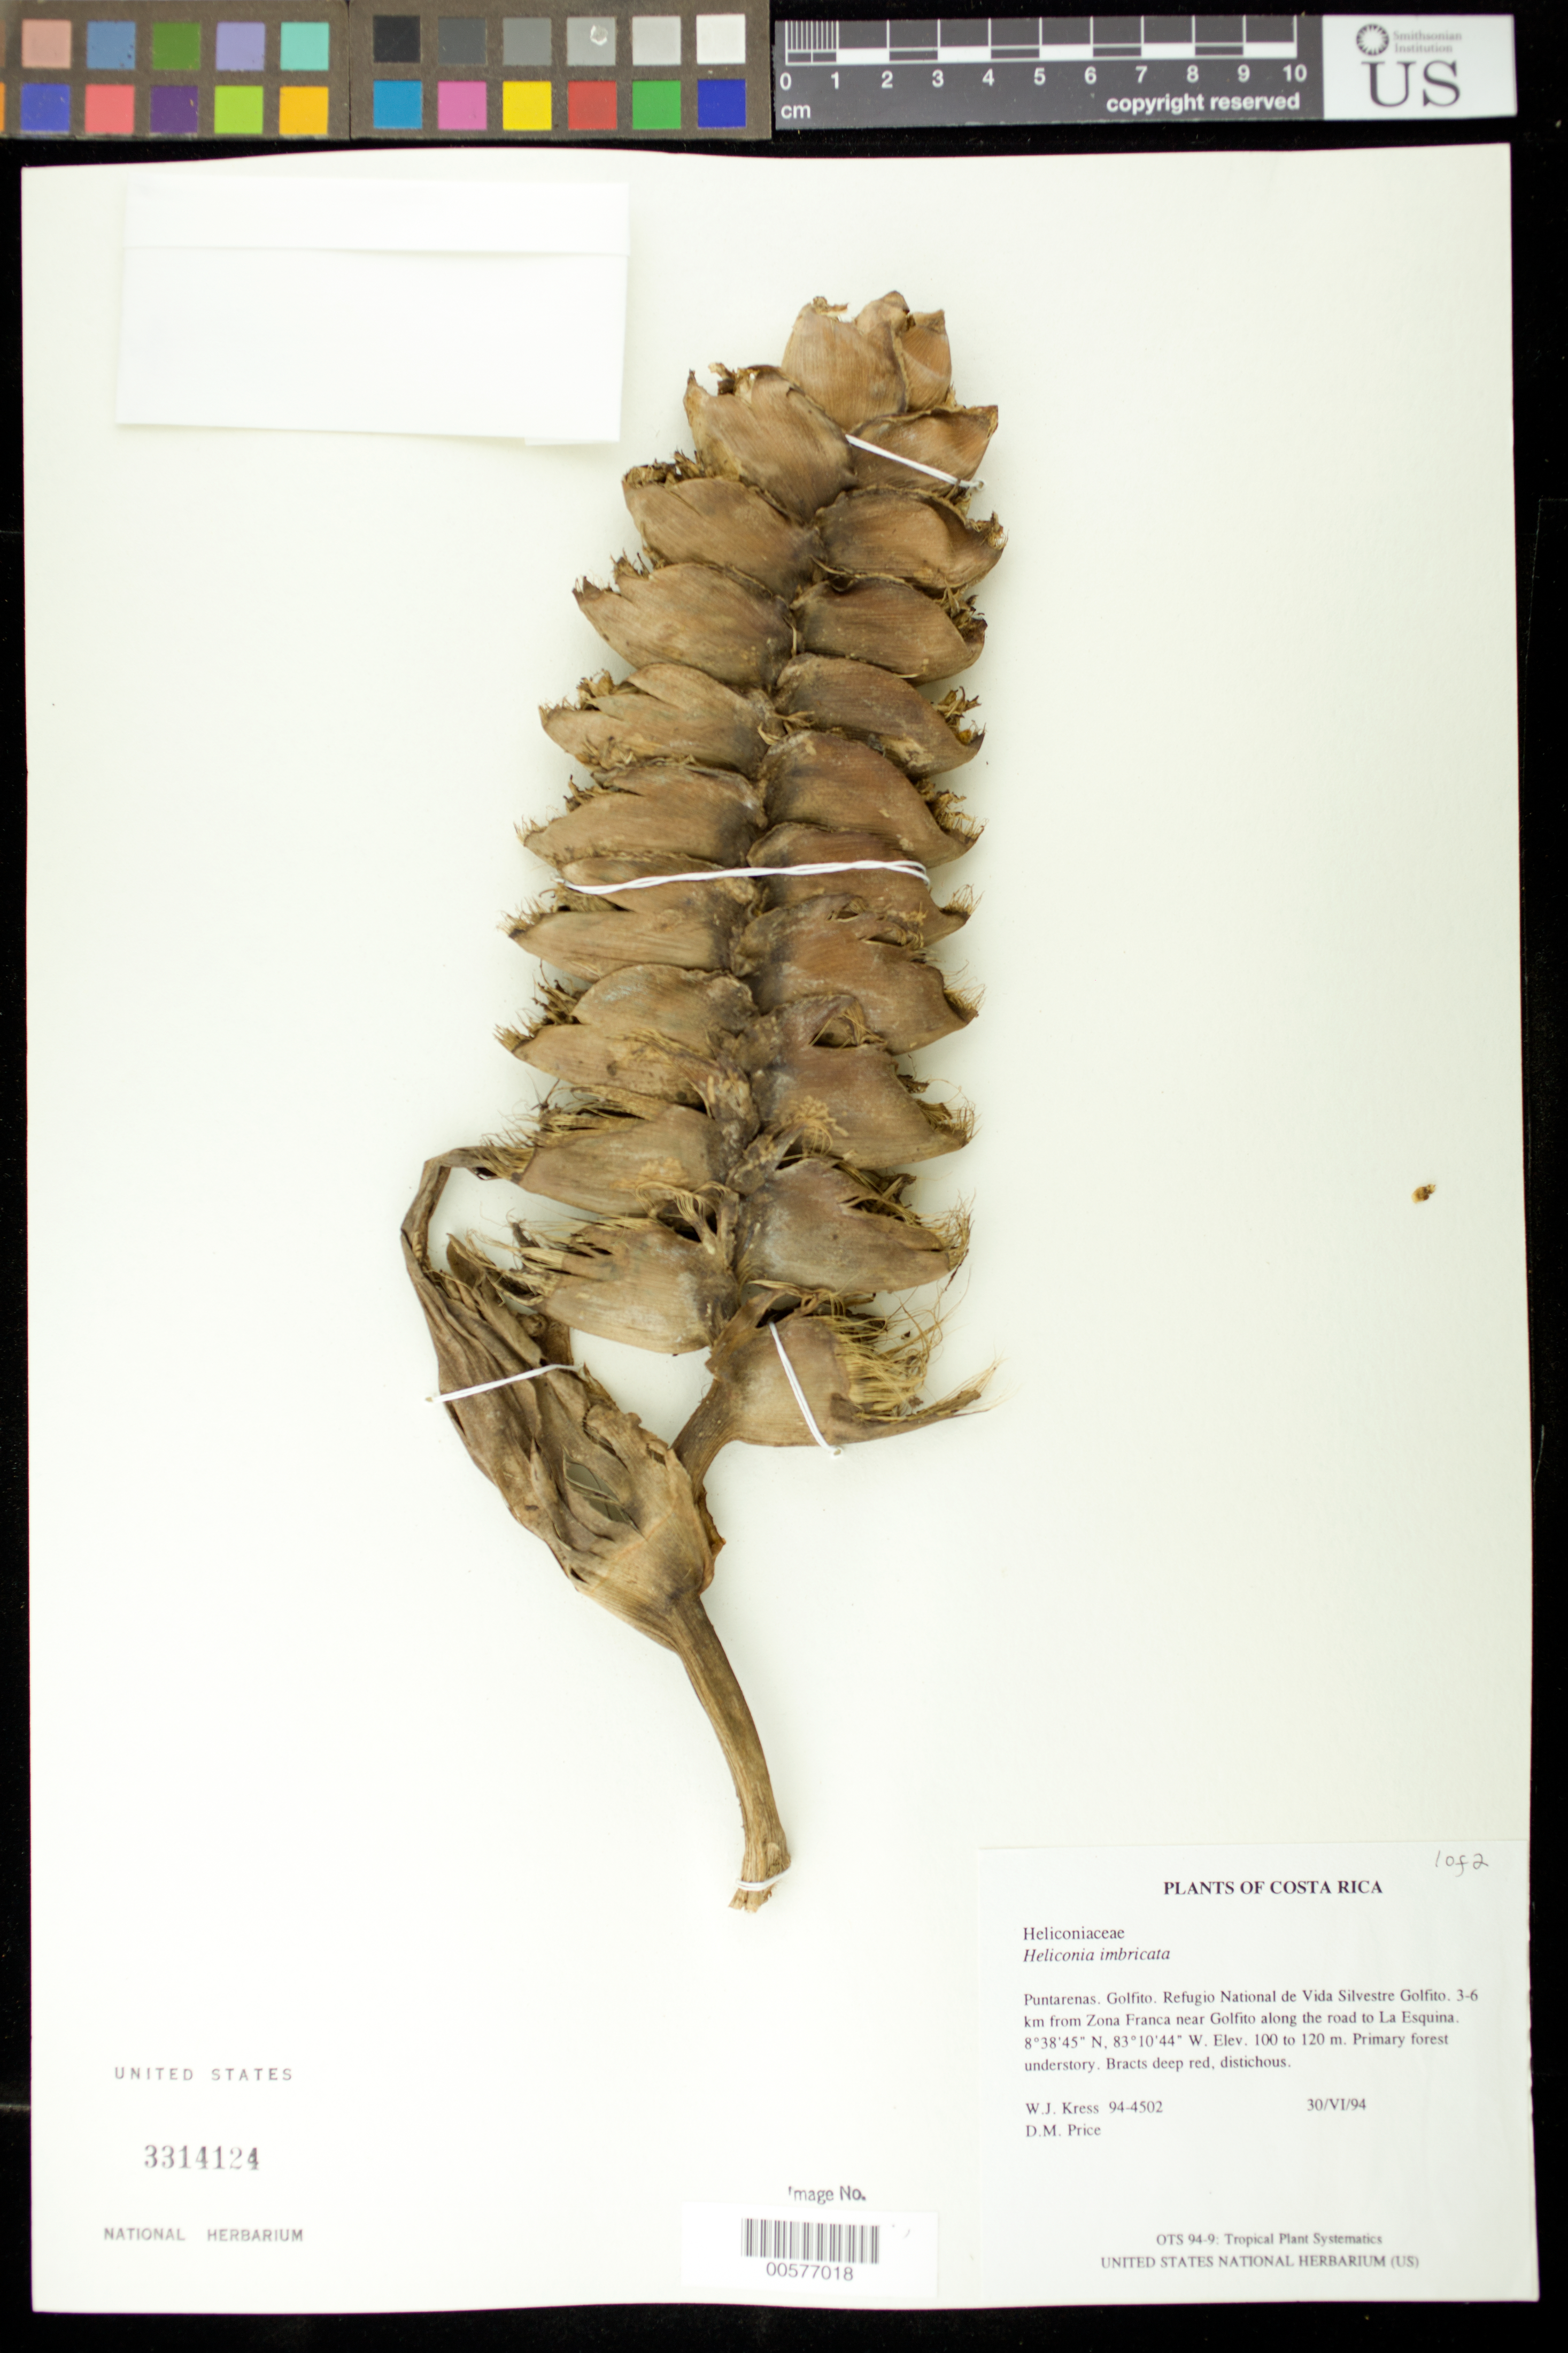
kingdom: Plantae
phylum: Tracheophyta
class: Liliopsida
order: Zingiberales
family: Heliconiaceae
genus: Heliconia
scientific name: Heliconia imbricata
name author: (Kuntze) Baker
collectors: W. J. Kress & D. M. Price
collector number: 94-4502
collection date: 1994-06-30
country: Costa Rica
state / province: Puntarenas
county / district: Golfito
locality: Refugio National de Vida Silvestre Golfito. 3-6 km from Zona Franca near Golfito along the road to La Esquina.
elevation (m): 100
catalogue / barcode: US 3314124